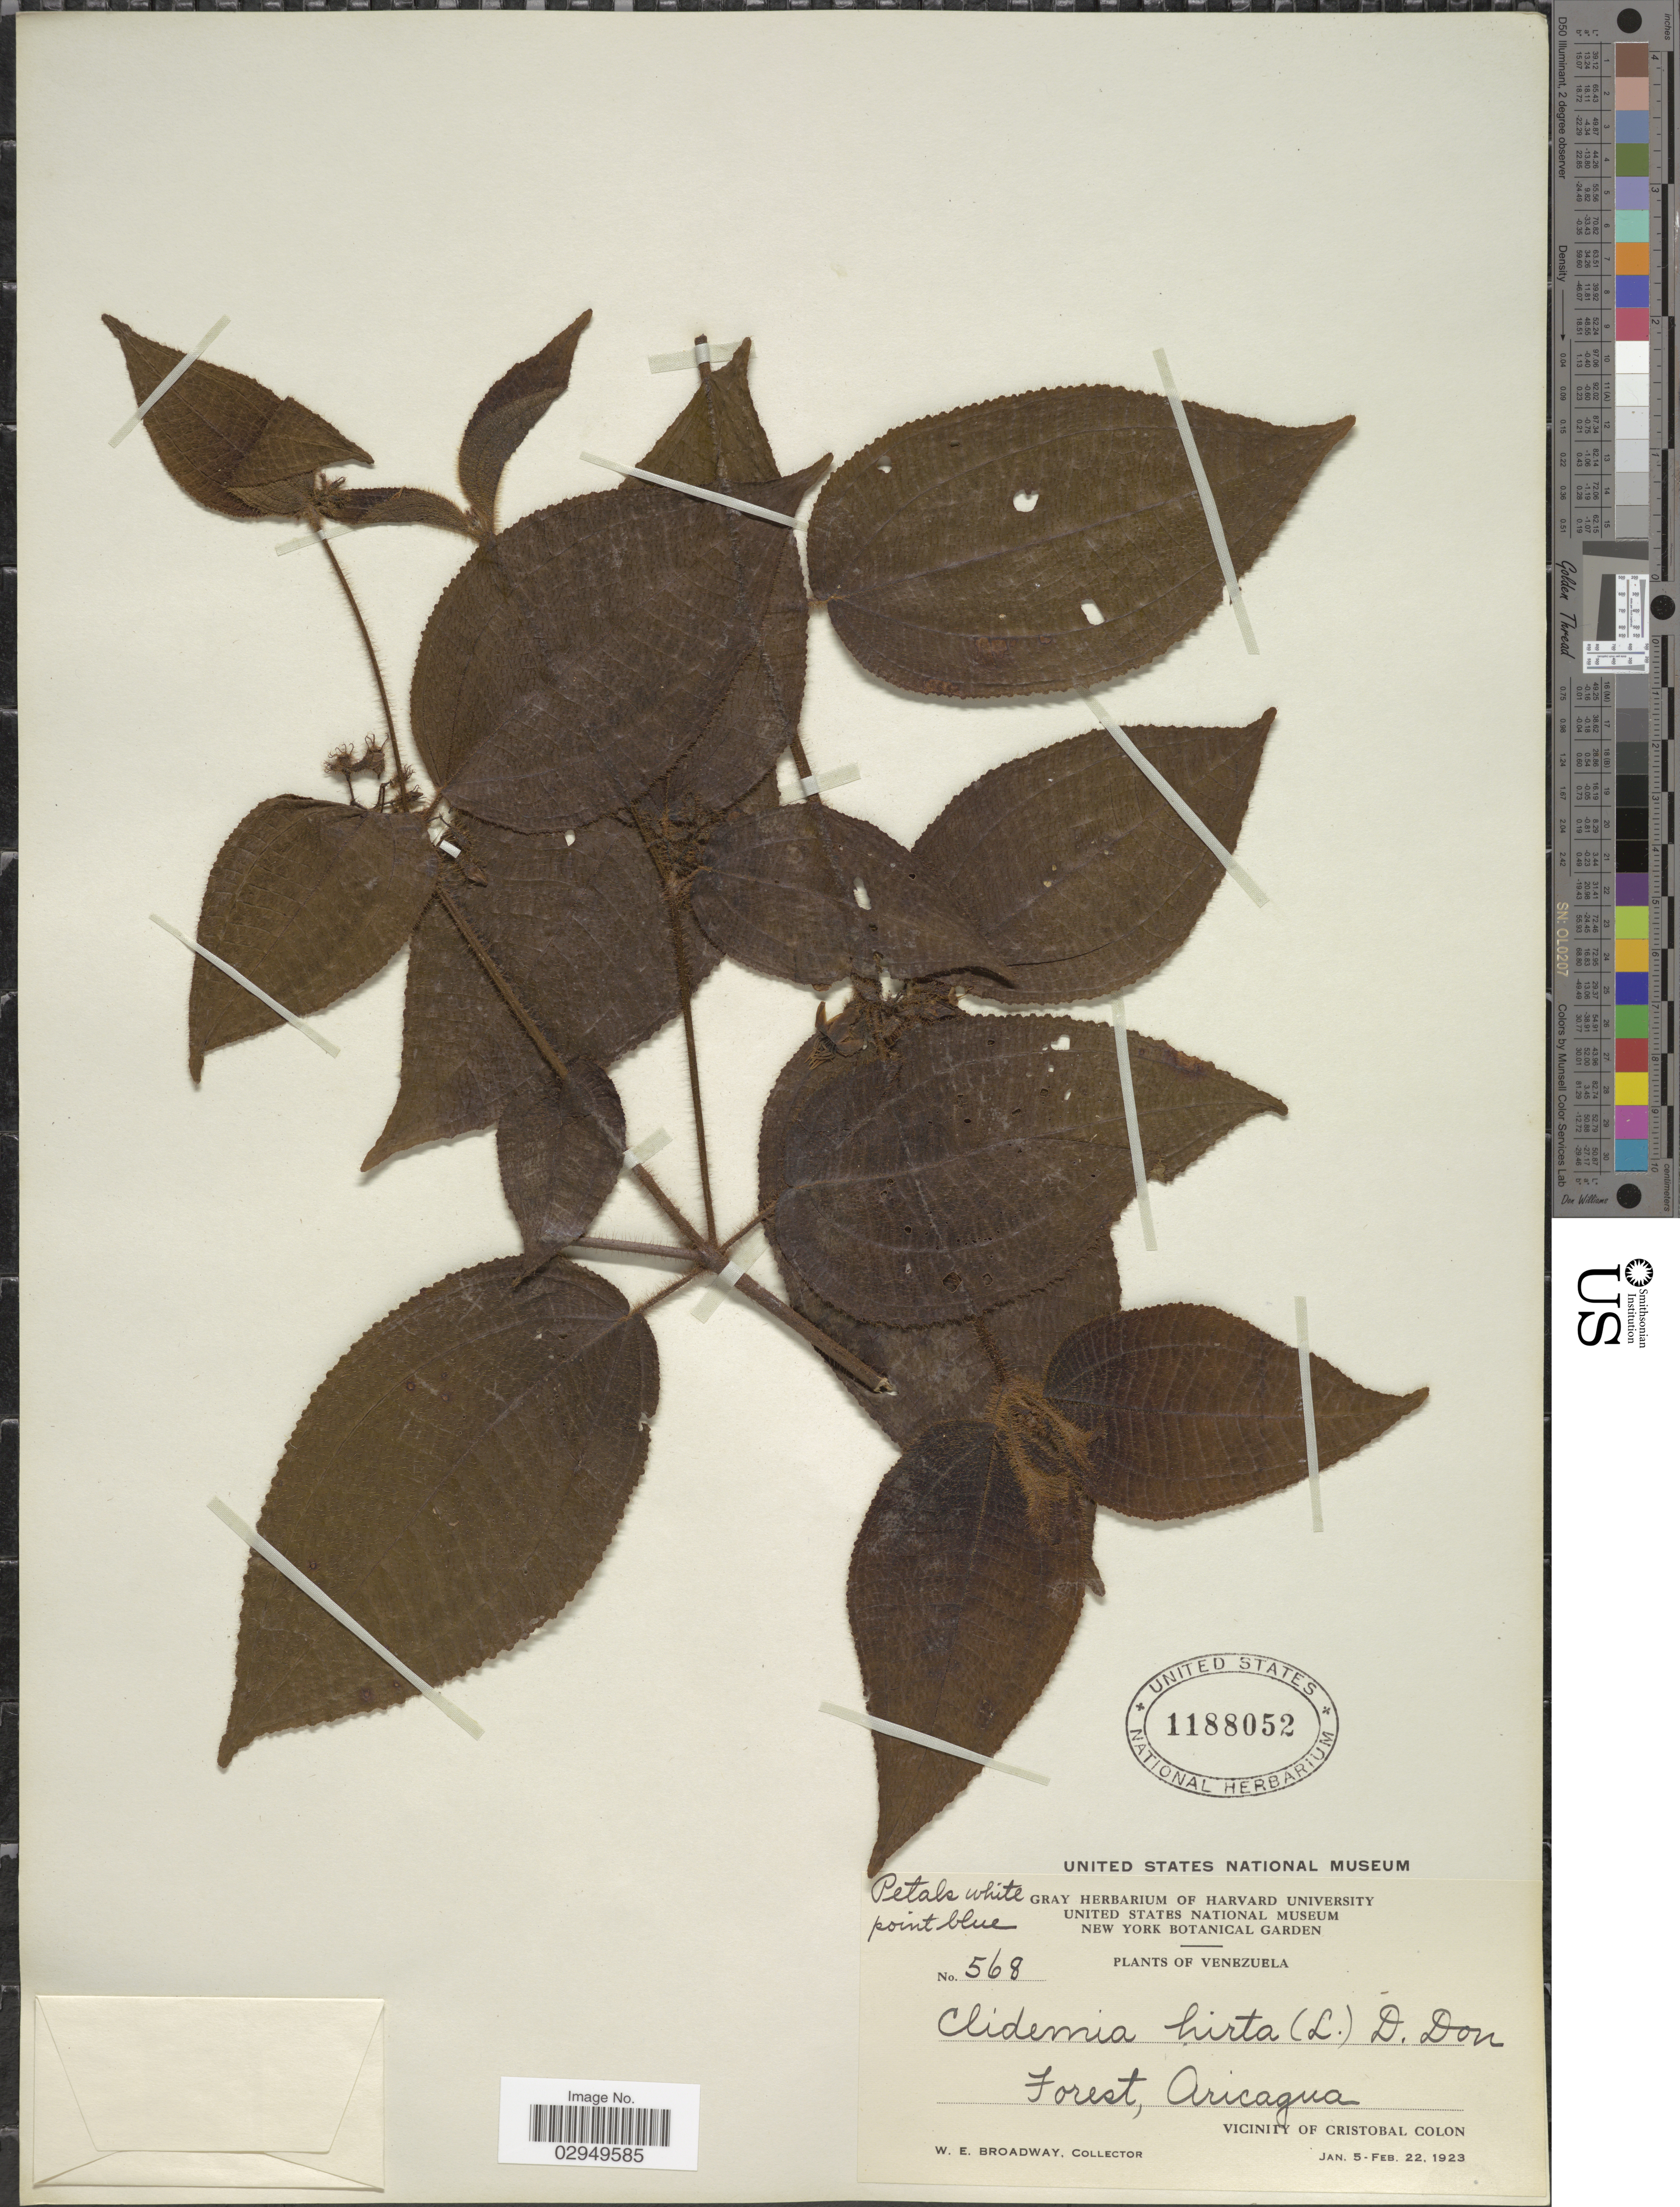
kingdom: Plantae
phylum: Tracheophyta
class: Magnoliopsida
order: Myrtales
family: Melastomataceae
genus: Clidemia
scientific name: Clidemia hirta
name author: (L.) D. Don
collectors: W. E. Broadway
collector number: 568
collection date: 1923-01-05/1923-02-22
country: Venezuela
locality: Forest, Aricagua. Vicinity of Cristobal Colon.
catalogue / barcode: US 1188052